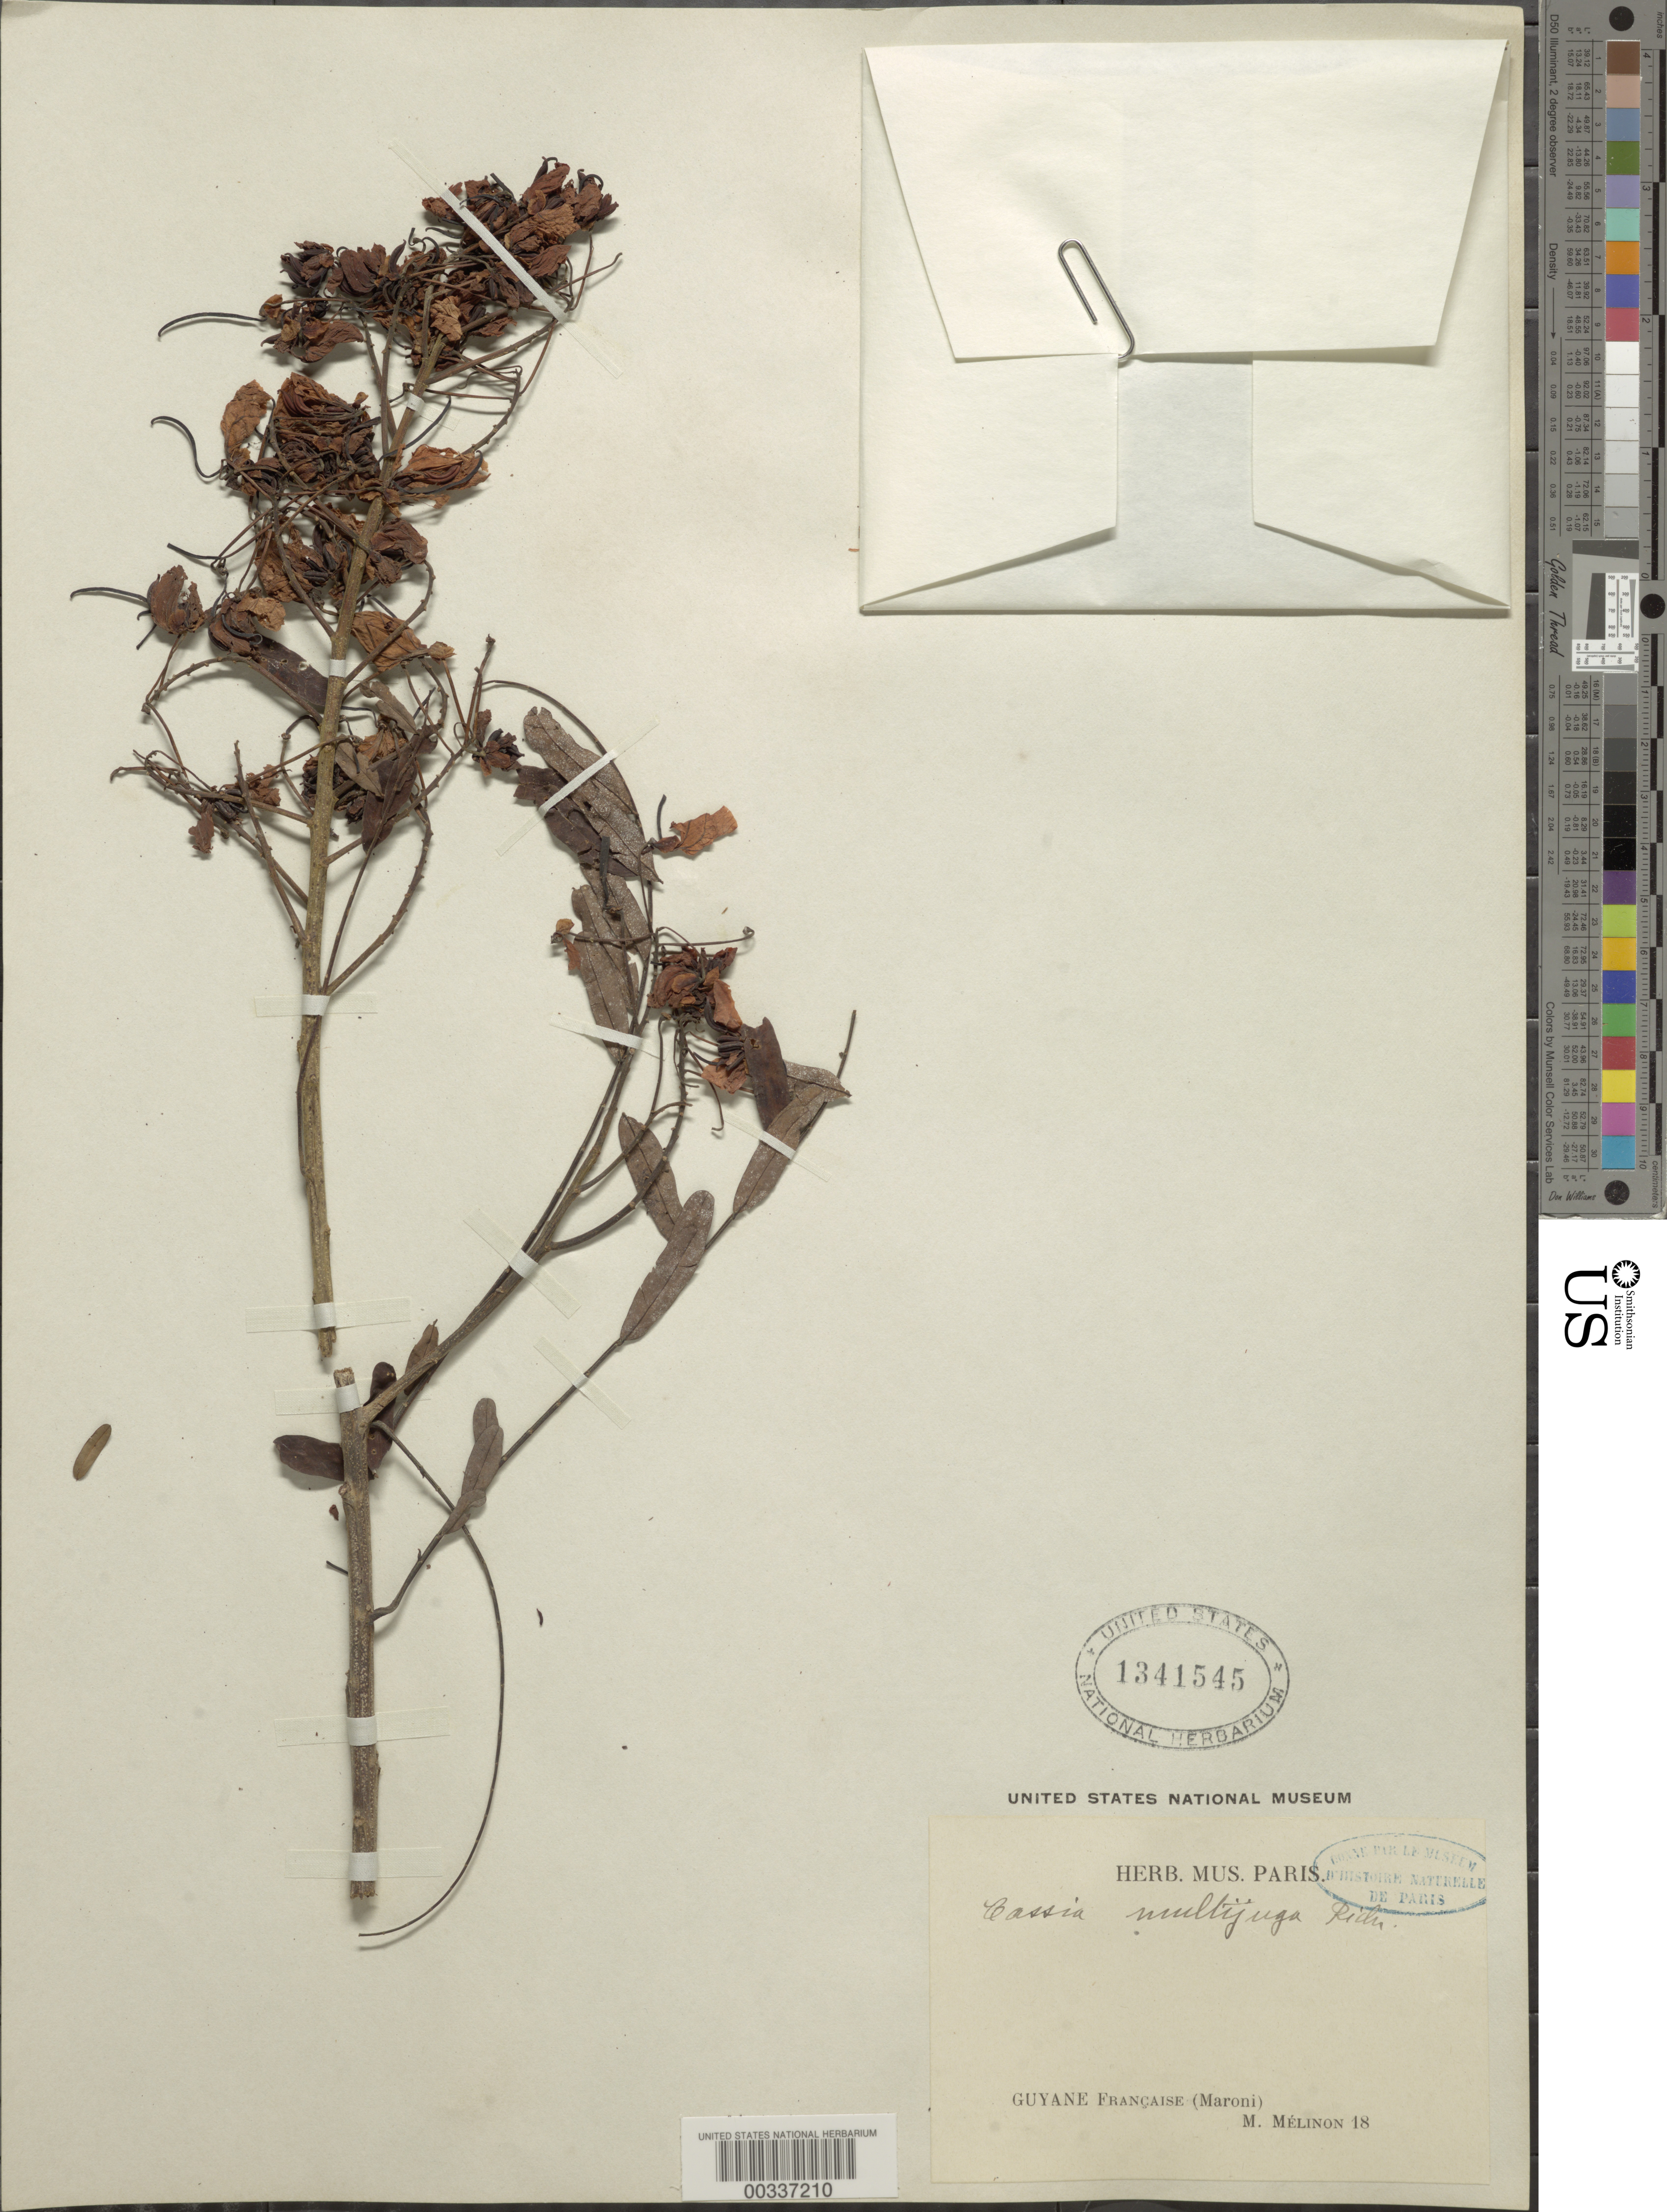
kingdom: Plantae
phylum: Tracheophyta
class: Magnoliopsida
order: Fabales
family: Fabaceae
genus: Senna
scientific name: Senna multijuga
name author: (Rich.) H.S. Irwin & Barneby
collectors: M. Melinon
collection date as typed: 18--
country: French Guiana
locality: Maroni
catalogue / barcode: US 1341545